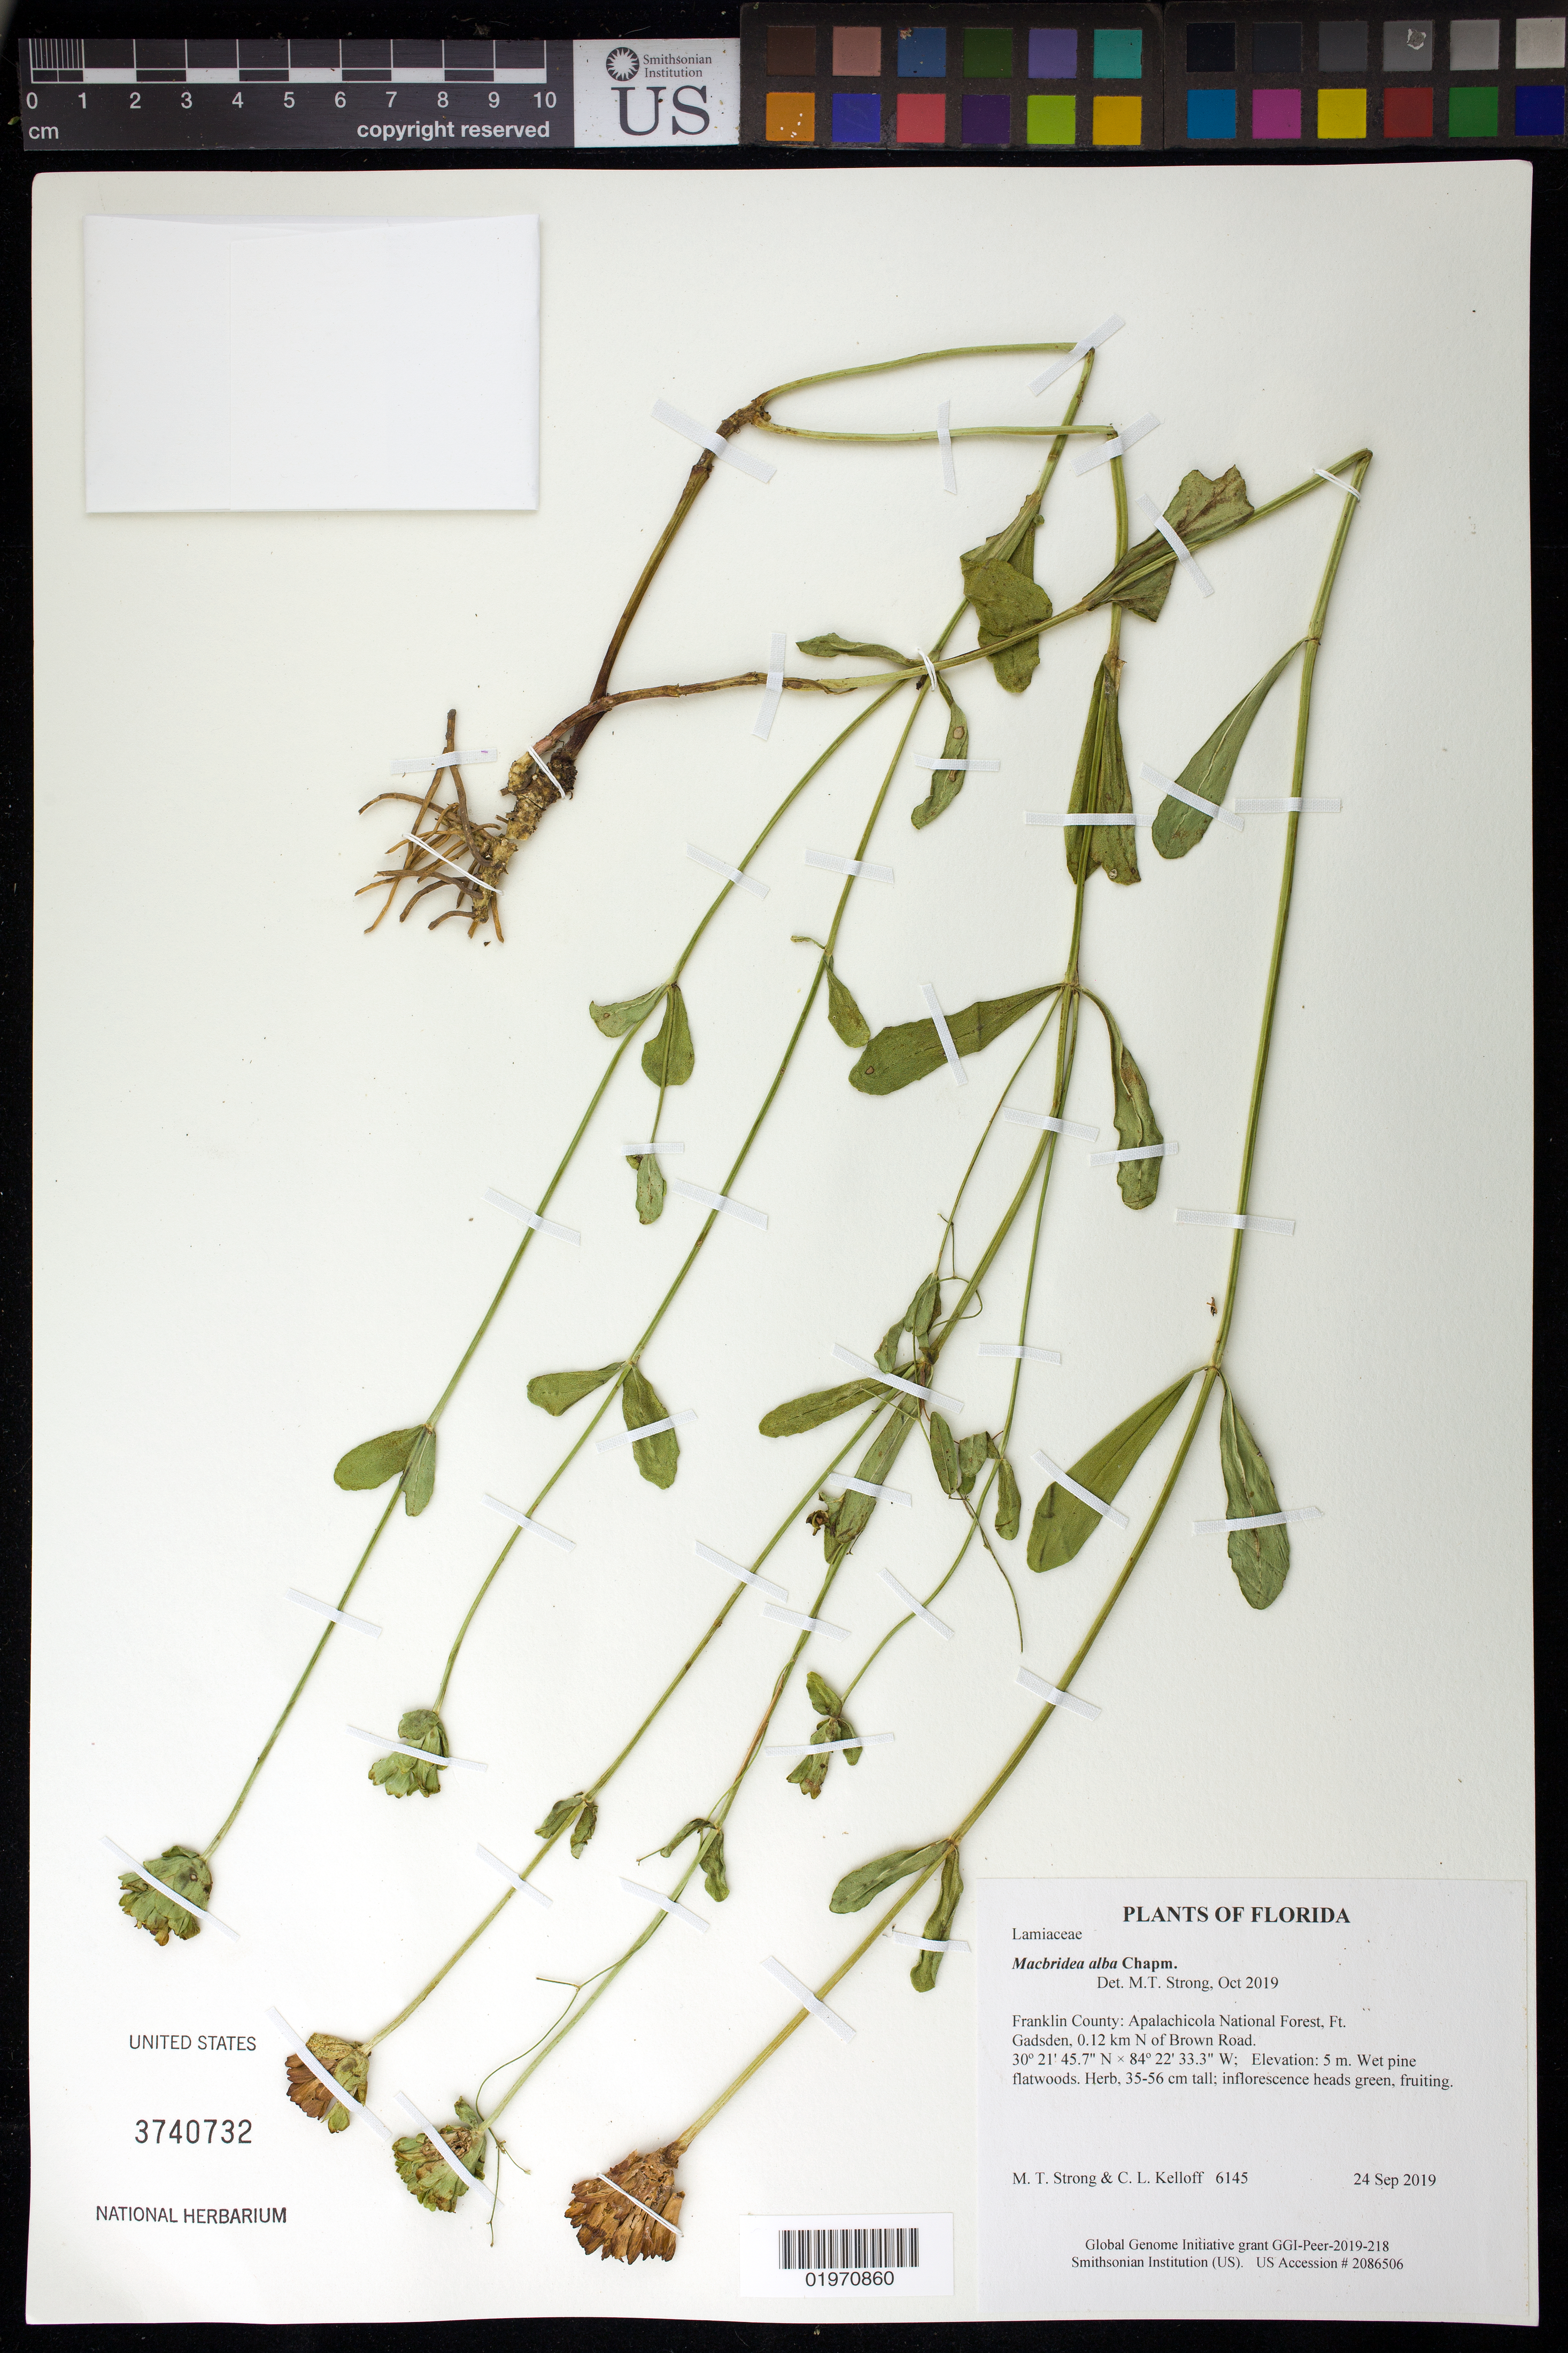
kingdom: Plantae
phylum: Tracheophyta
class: Magnoliopsida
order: Lamiales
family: Lamiaceae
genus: Macbridea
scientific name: Macbridea alba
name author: Chapm.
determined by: Strong, Mark T., (BOT), Smithsonian Institution - National Museum of Natural History (UNITED STATES)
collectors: M. T. Strong & C. L. Kelloff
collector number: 6145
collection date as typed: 24 Sep 2019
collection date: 2019-09-24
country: United States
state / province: Florida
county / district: Franklin County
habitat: Wet pine flatwoods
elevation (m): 5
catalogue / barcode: US 3740732